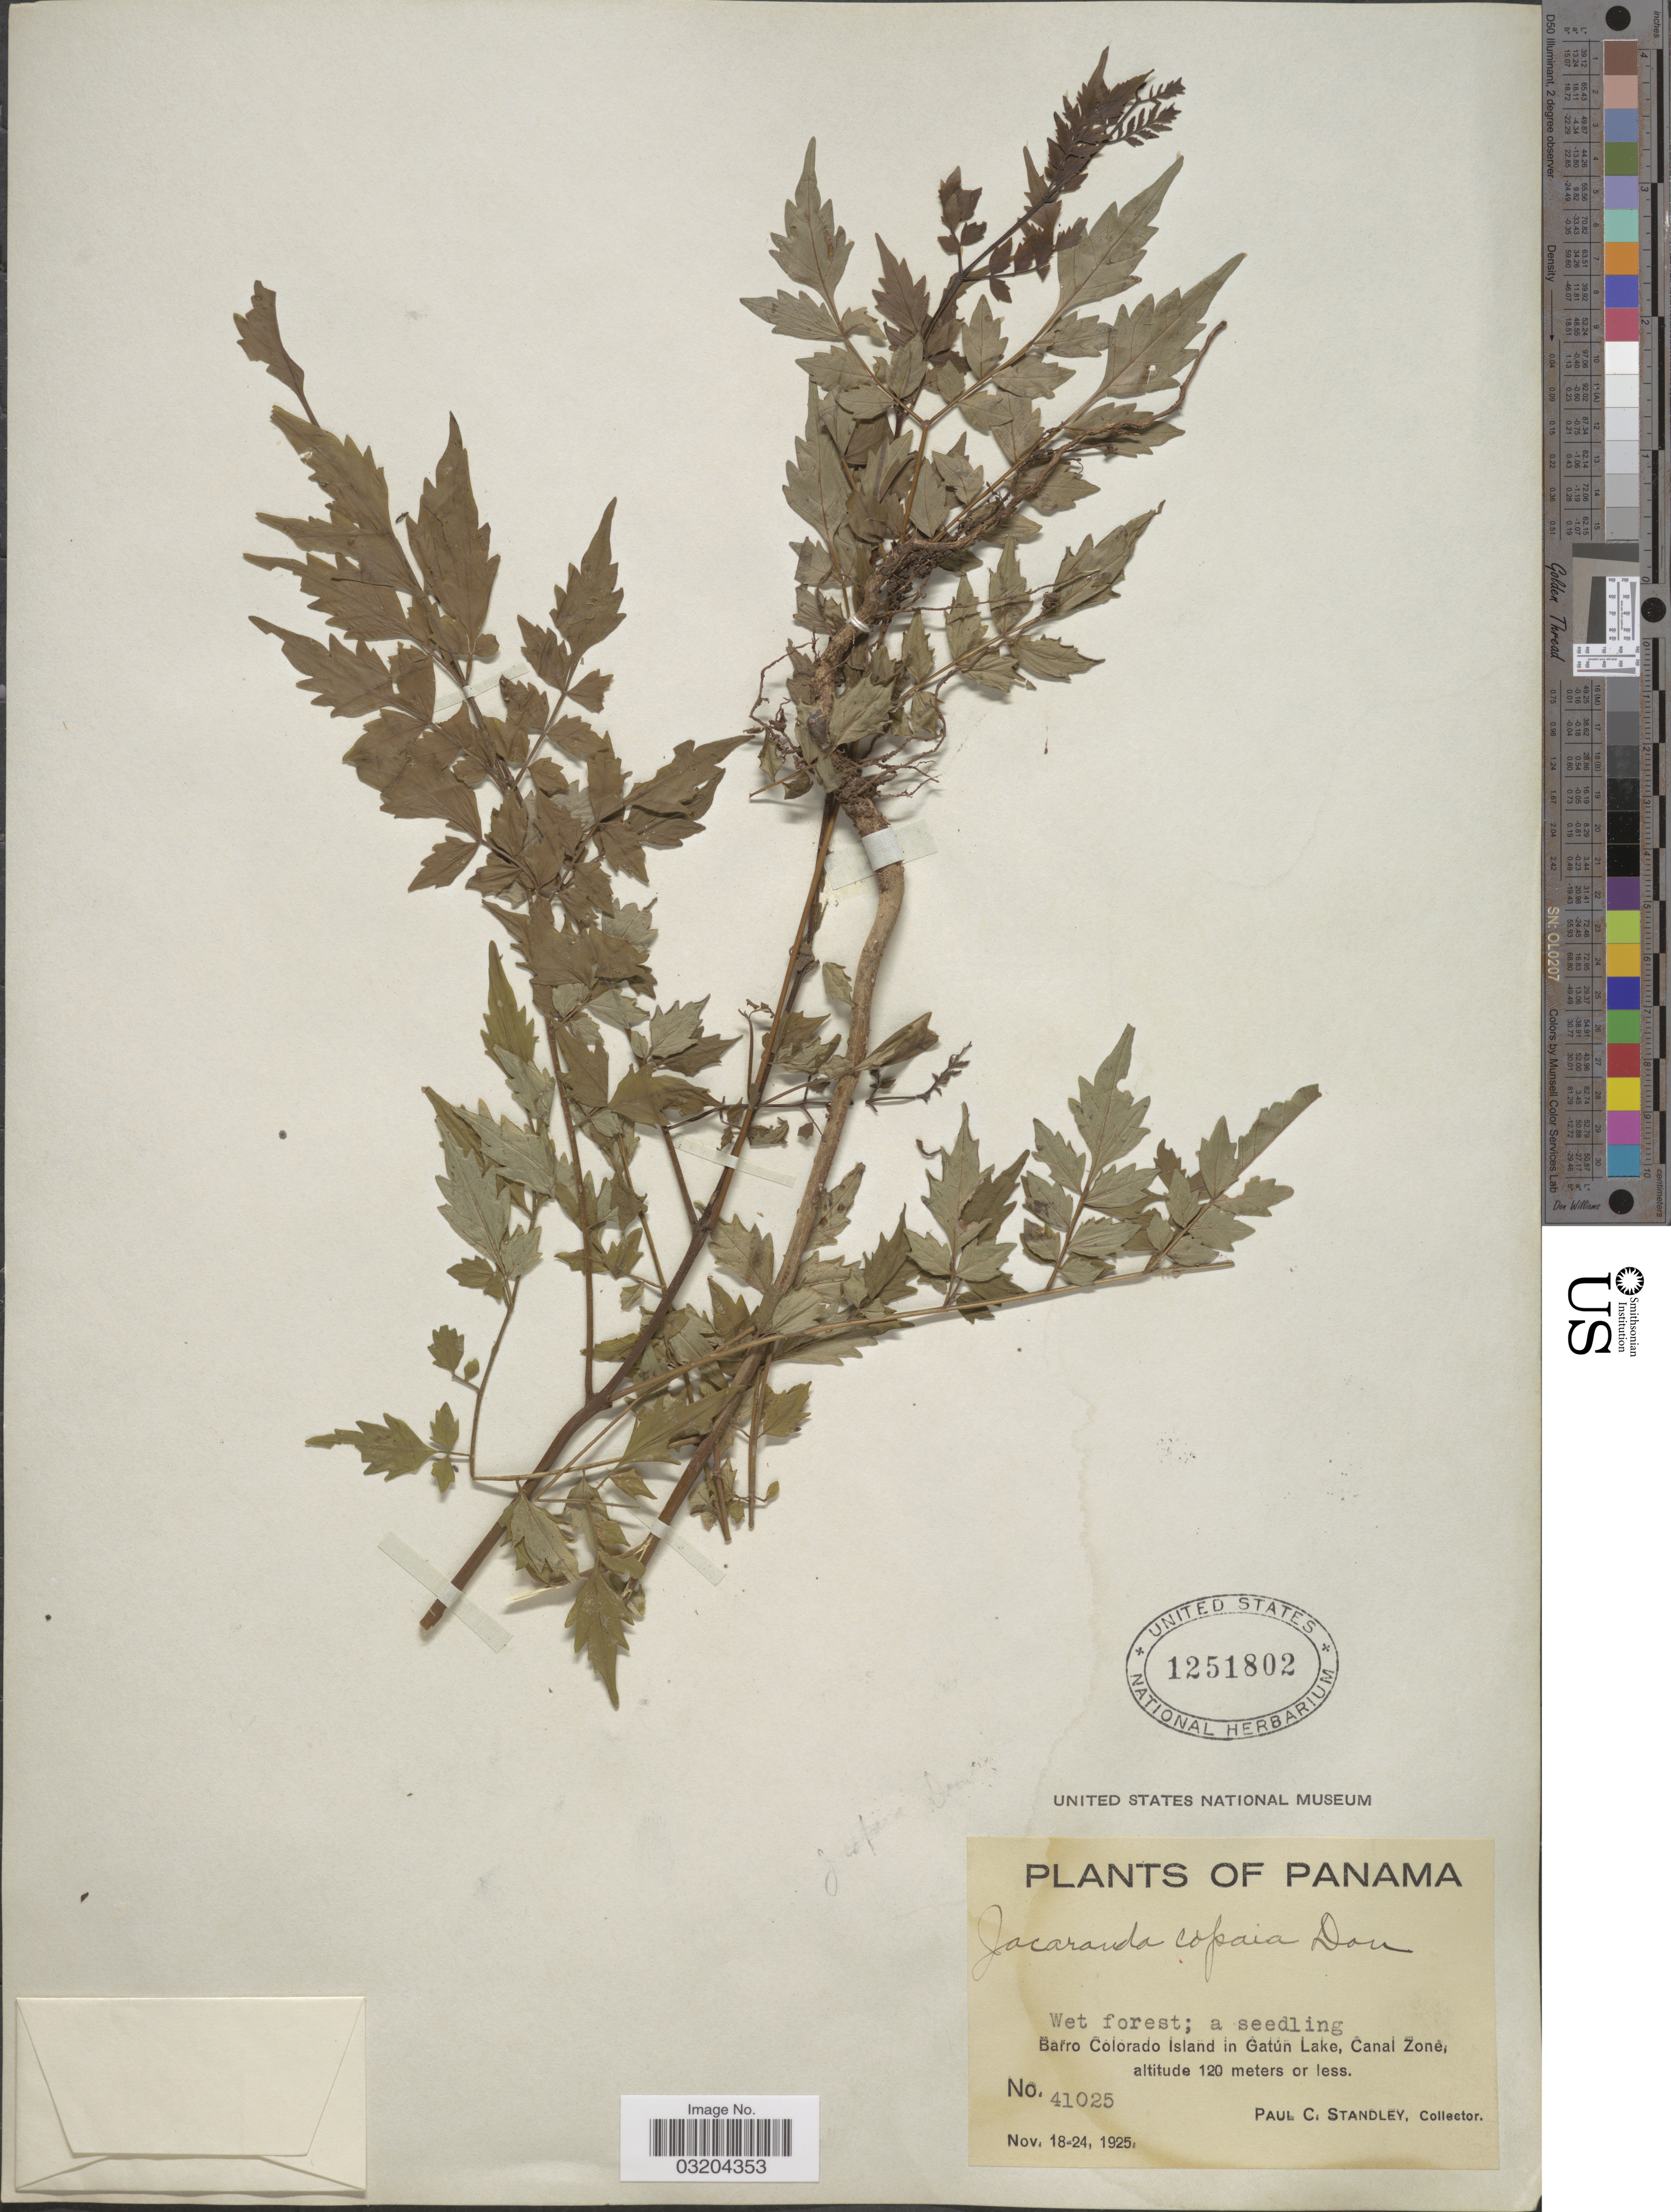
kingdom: Plantae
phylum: Tracheophyta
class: Magnoliopsida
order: Lamiales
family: Bignoniaceae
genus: Jacaranda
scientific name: Jacaranda copaia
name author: (Aubl.) D. Don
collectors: P. C. Standley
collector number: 41025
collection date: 1925-11-18/1925-11-24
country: Panama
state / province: Panamá Oeste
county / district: Canal Zone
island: Barro Colorado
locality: Barro Colorado Island in Gatún Lake, Canal Zone.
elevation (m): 120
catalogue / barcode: US 1251802